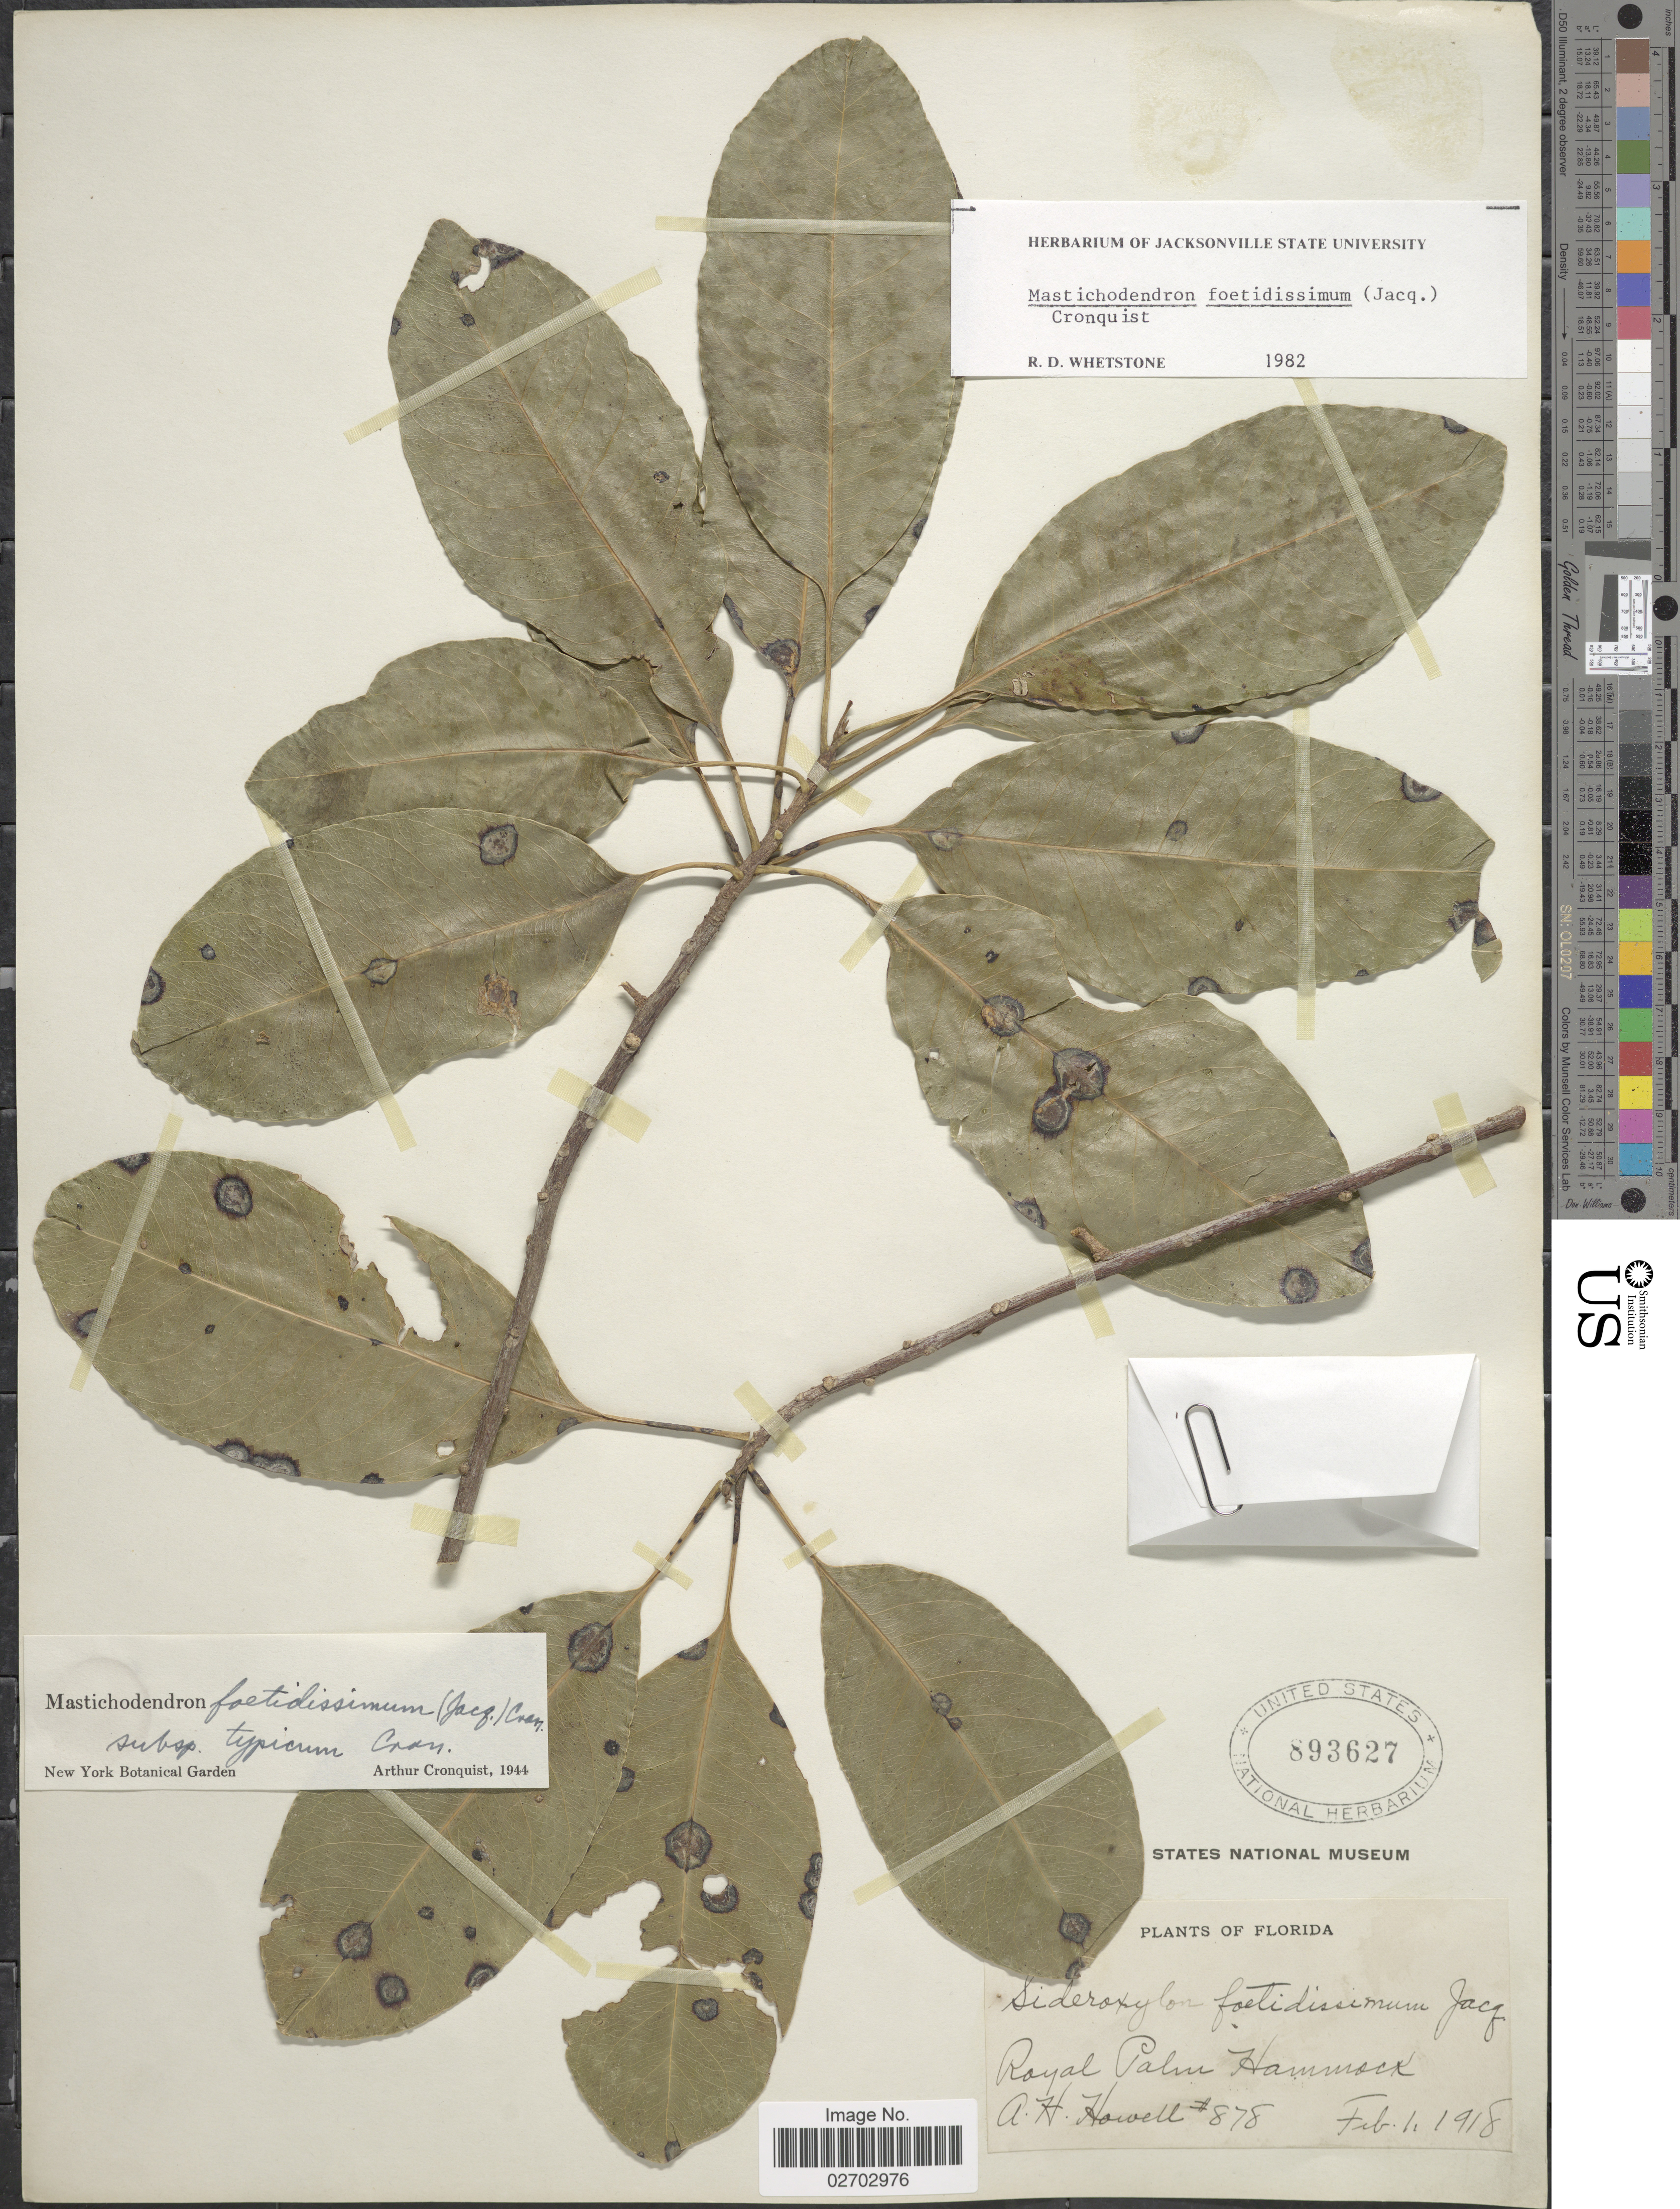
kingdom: Plantae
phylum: Tracheophyta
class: Magnoliopsida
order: Ericales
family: Sapotaceae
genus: Sideroxylon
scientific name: Sideroxylon foetidissimum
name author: Jacq.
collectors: A. Howell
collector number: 878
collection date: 1918-02-01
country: United States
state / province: Florida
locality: Royal Palm Hammock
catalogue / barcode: US 893627